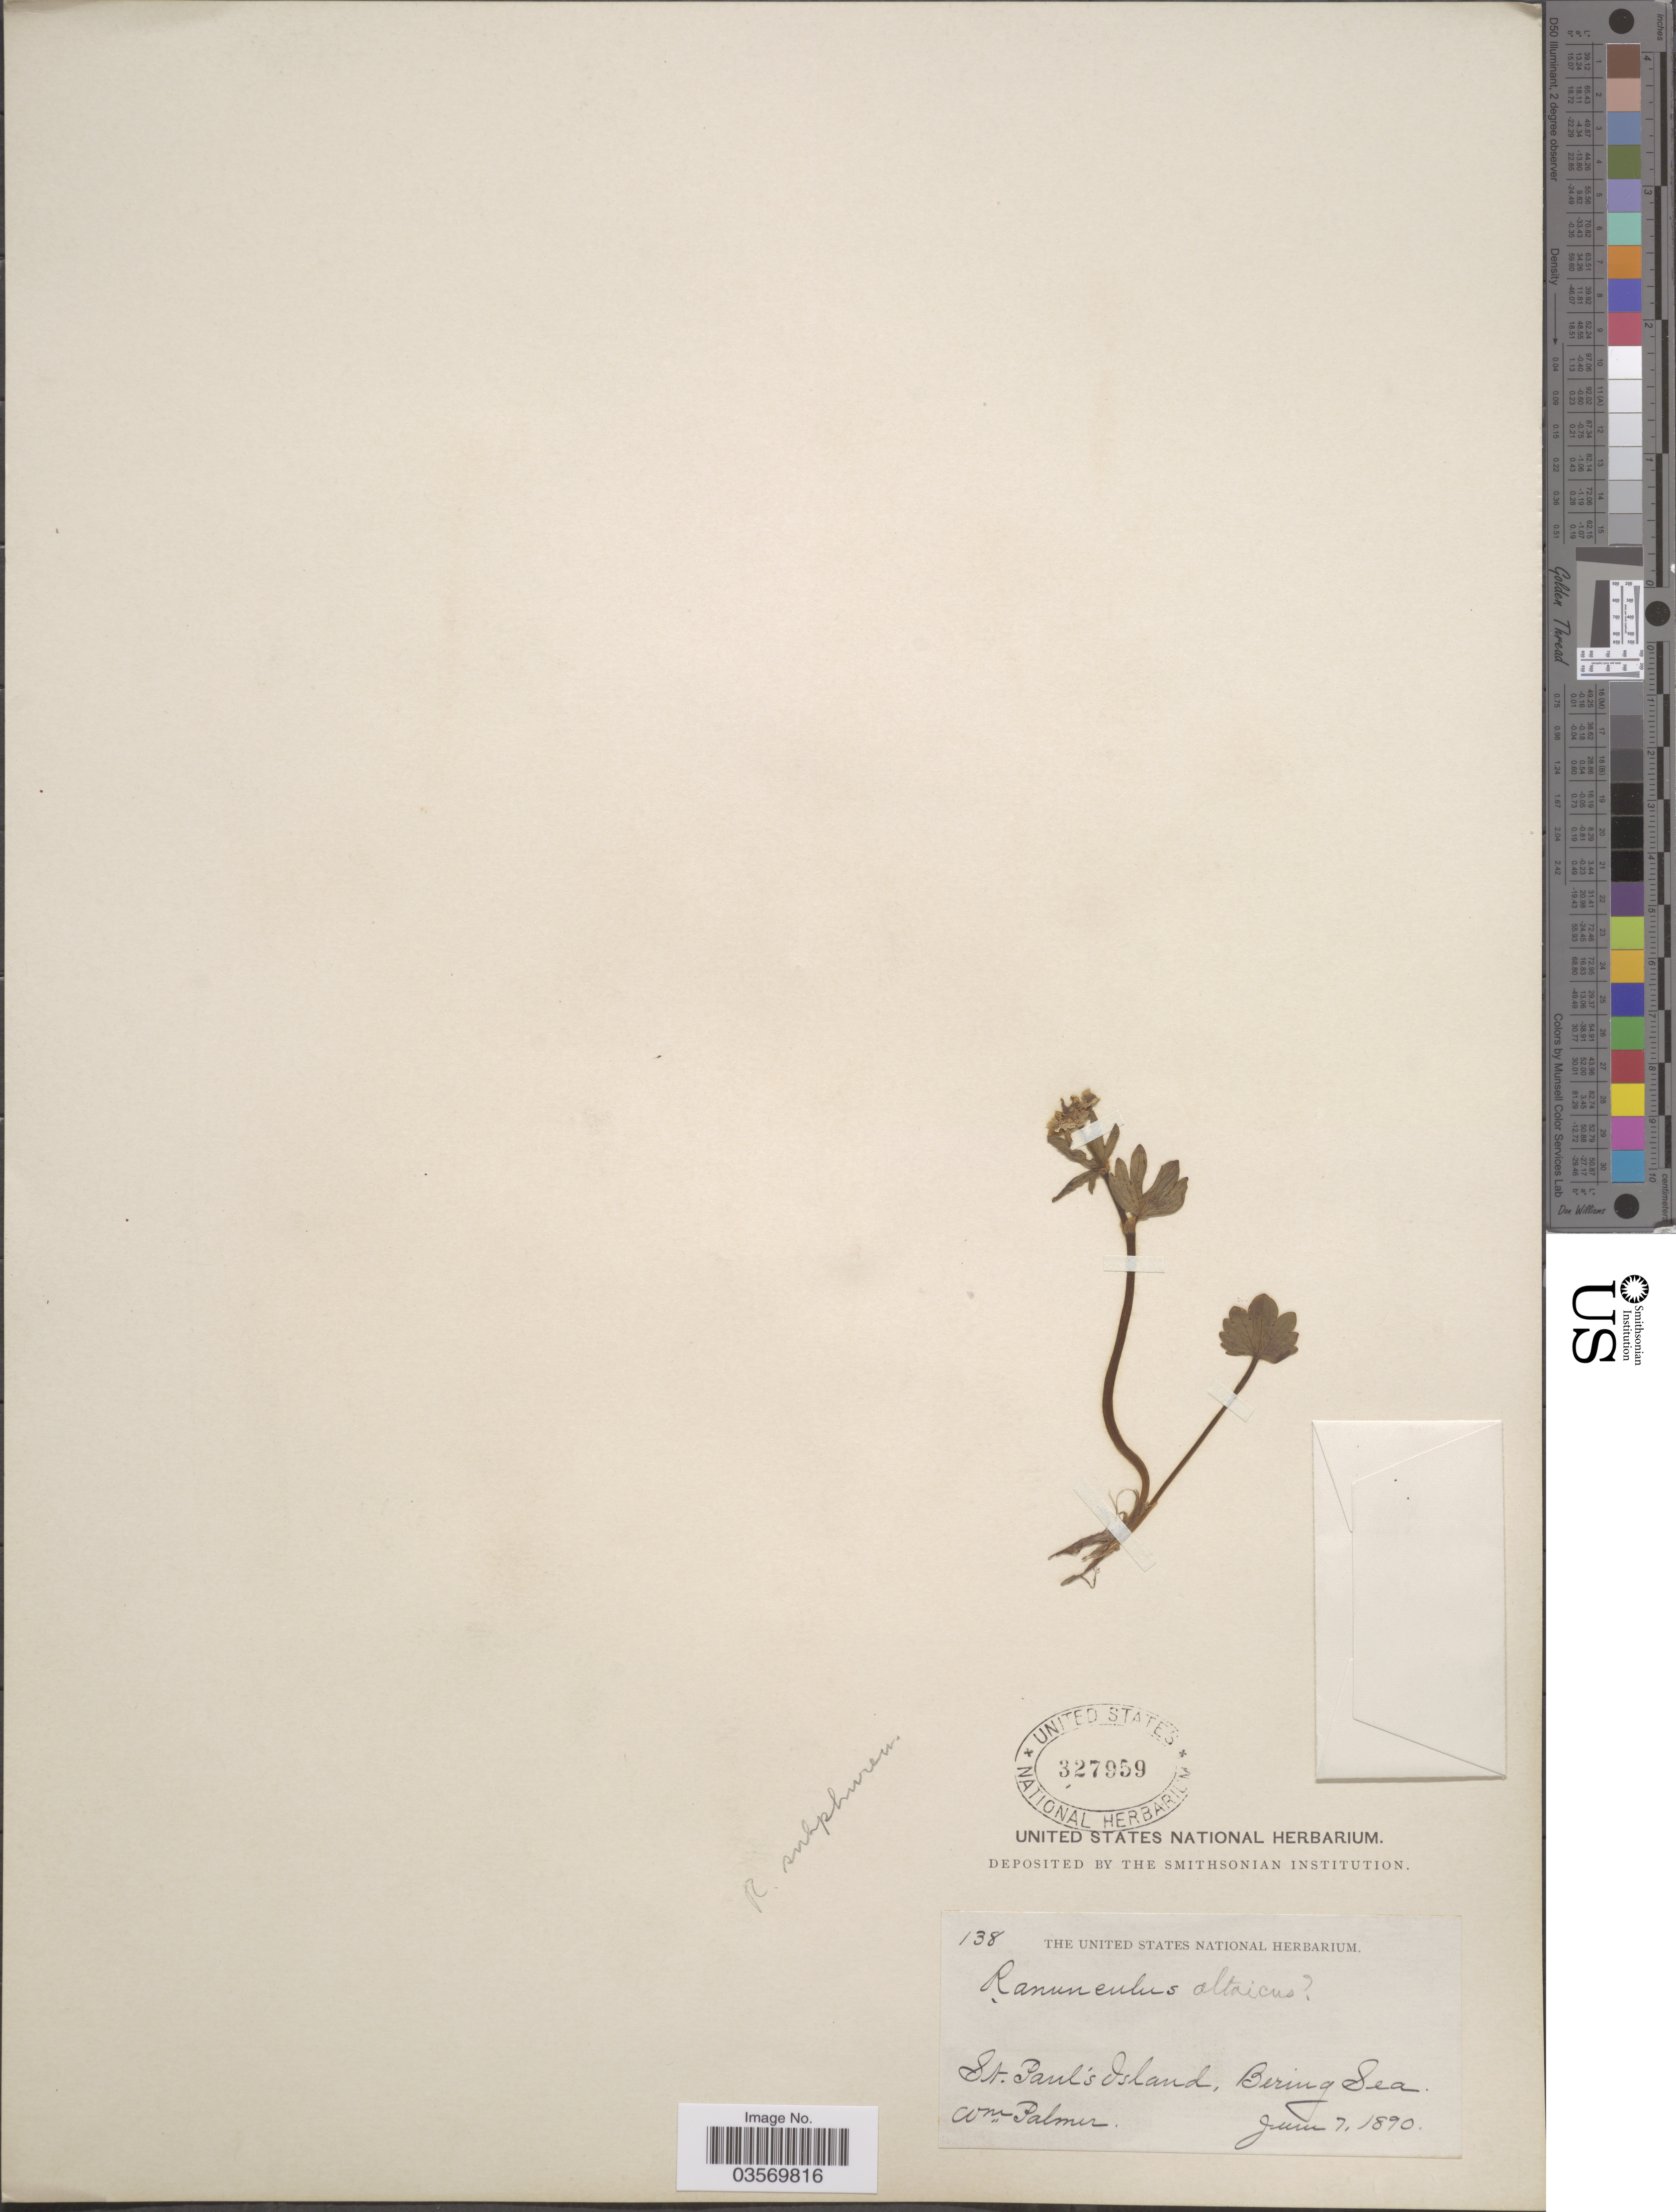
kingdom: Plantae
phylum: Tracheophyta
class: Magnoliopsida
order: Ranunculales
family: Ranunculaceae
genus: Ranunculus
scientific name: Ranunculus sulphureus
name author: Sol.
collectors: W. Palmer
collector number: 138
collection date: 1890-06-07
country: United States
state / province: Alaska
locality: St. Paul's Island, Bering Sea.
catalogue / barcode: US 327959